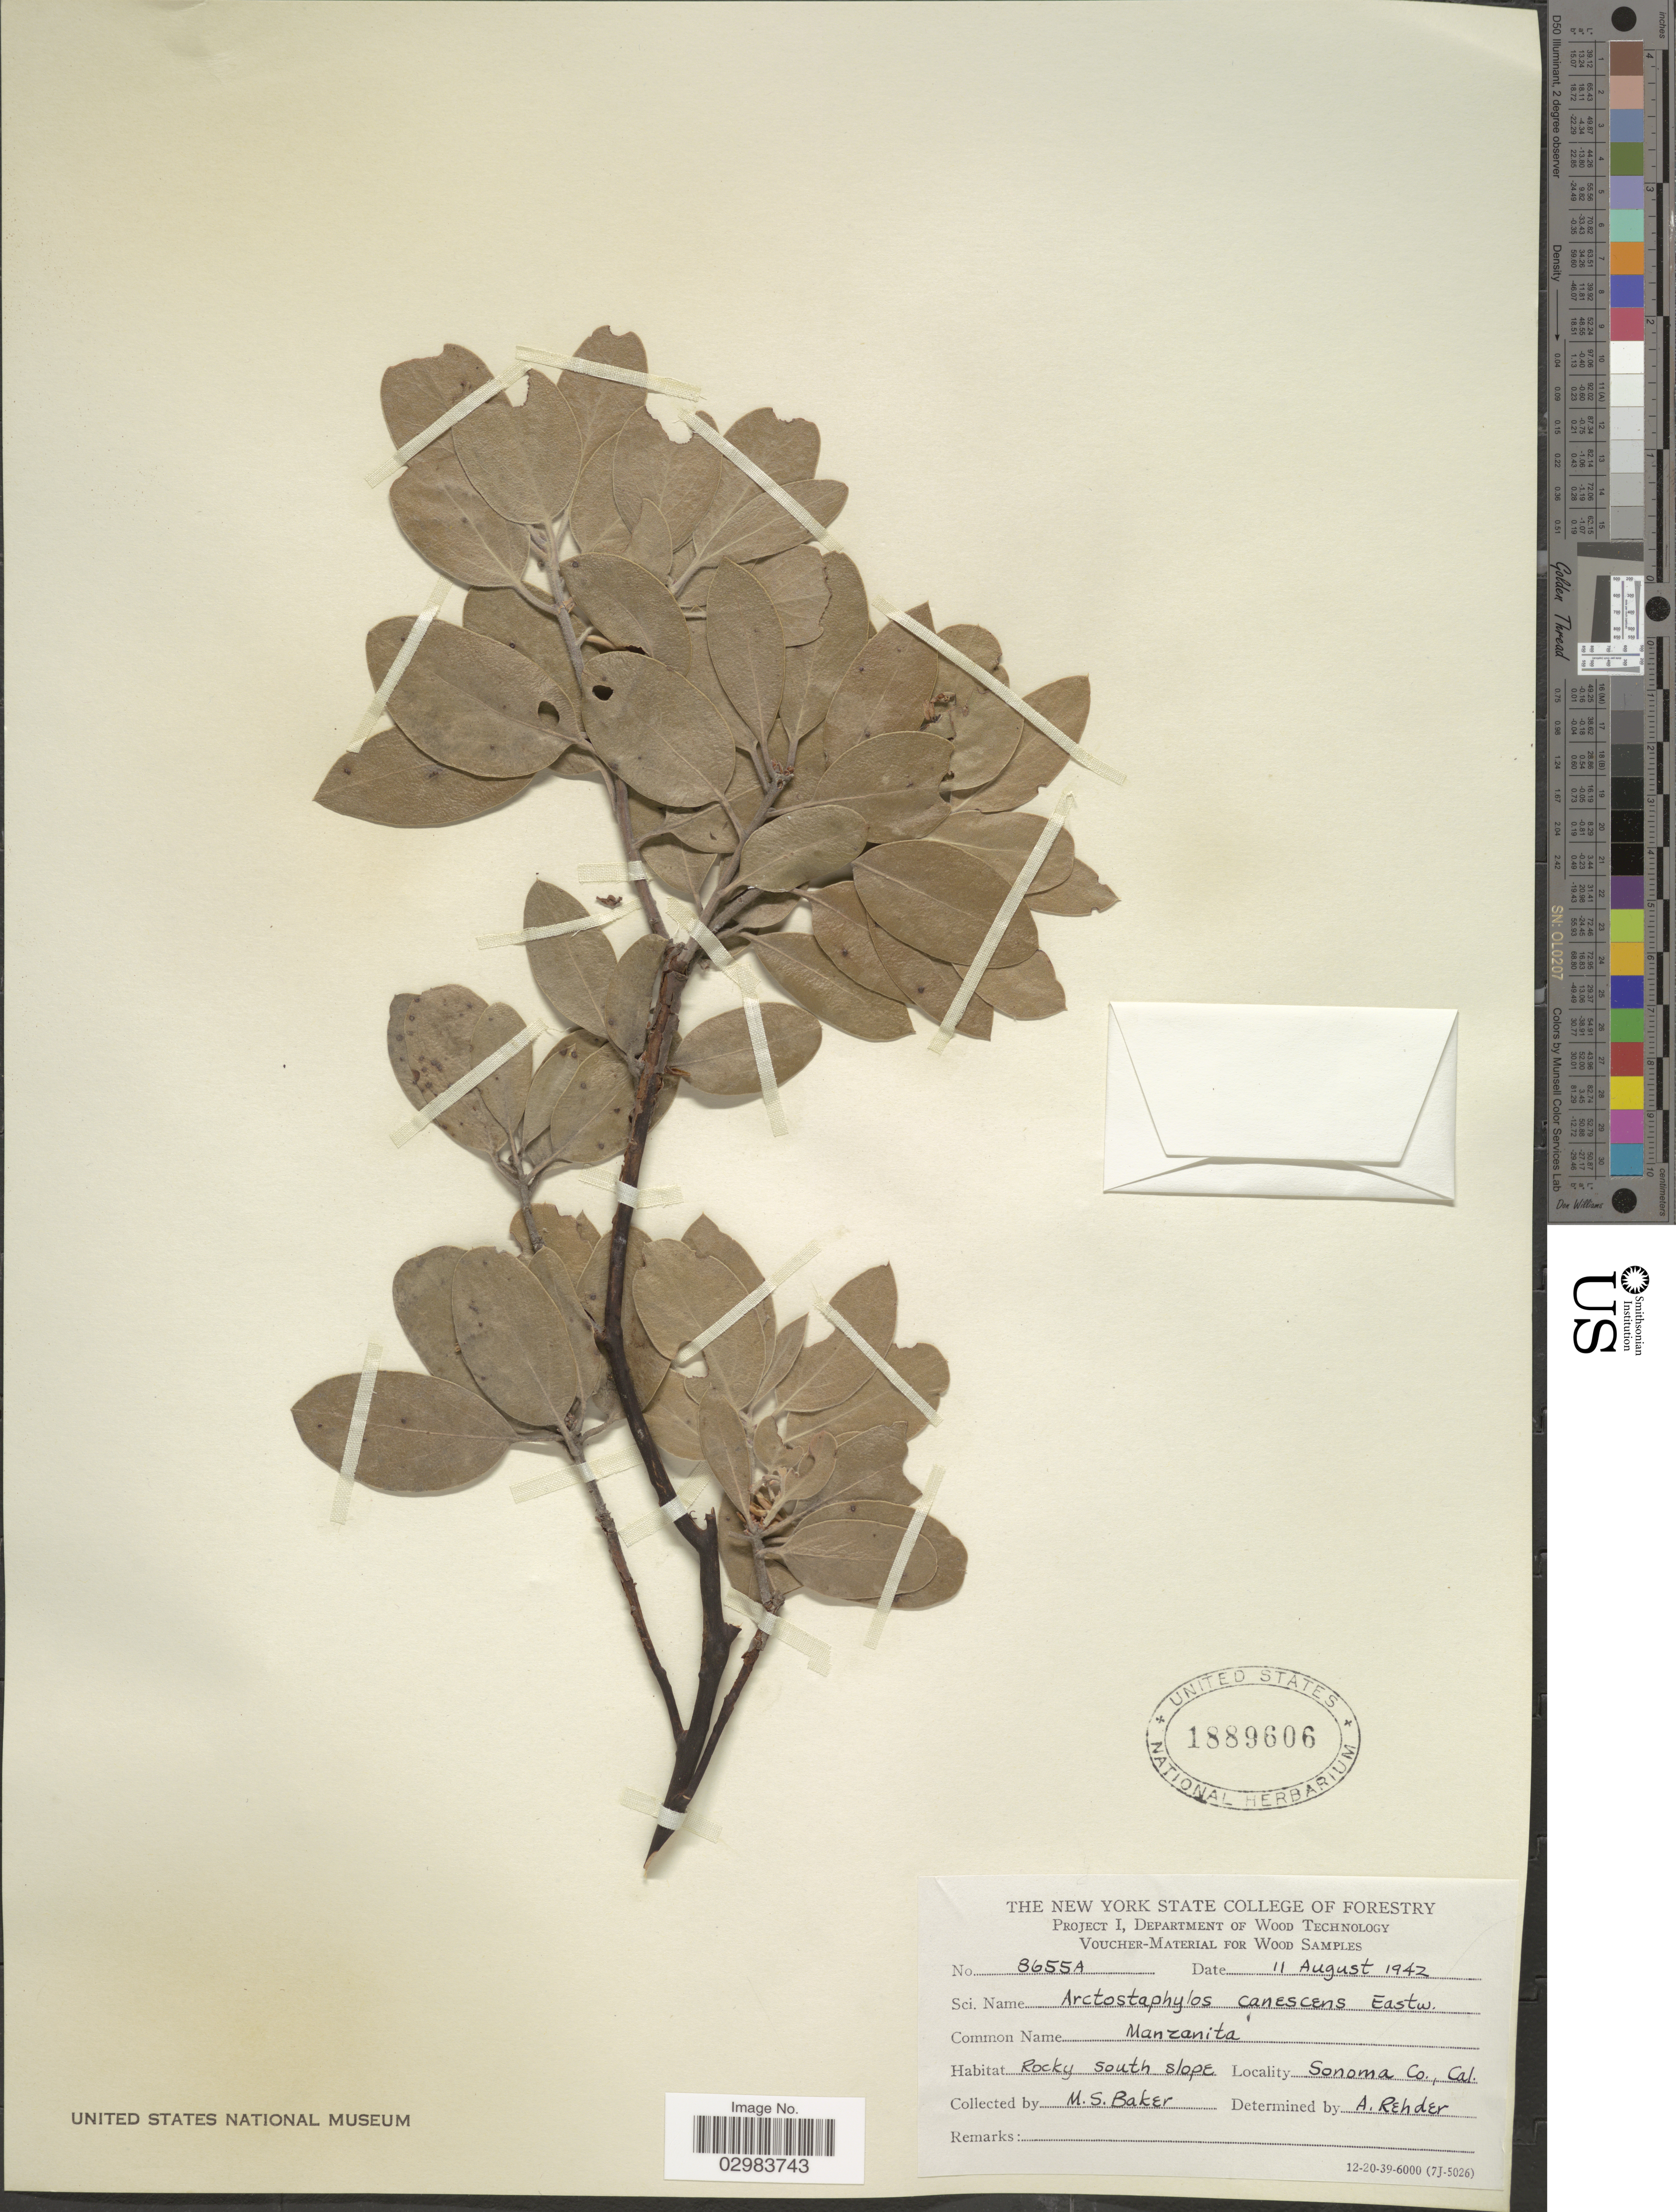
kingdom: Plantae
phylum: Tracheophyta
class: Magnoliopsida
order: Ericales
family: Ericaceae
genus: Arctostaphylos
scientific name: Arctostaphylos canescens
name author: Eastw.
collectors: M. S. Baker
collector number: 8655A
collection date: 1942-08-11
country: United States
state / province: California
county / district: Sonoma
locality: Rocky south slope, Sonoma Co.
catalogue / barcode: US 1889606